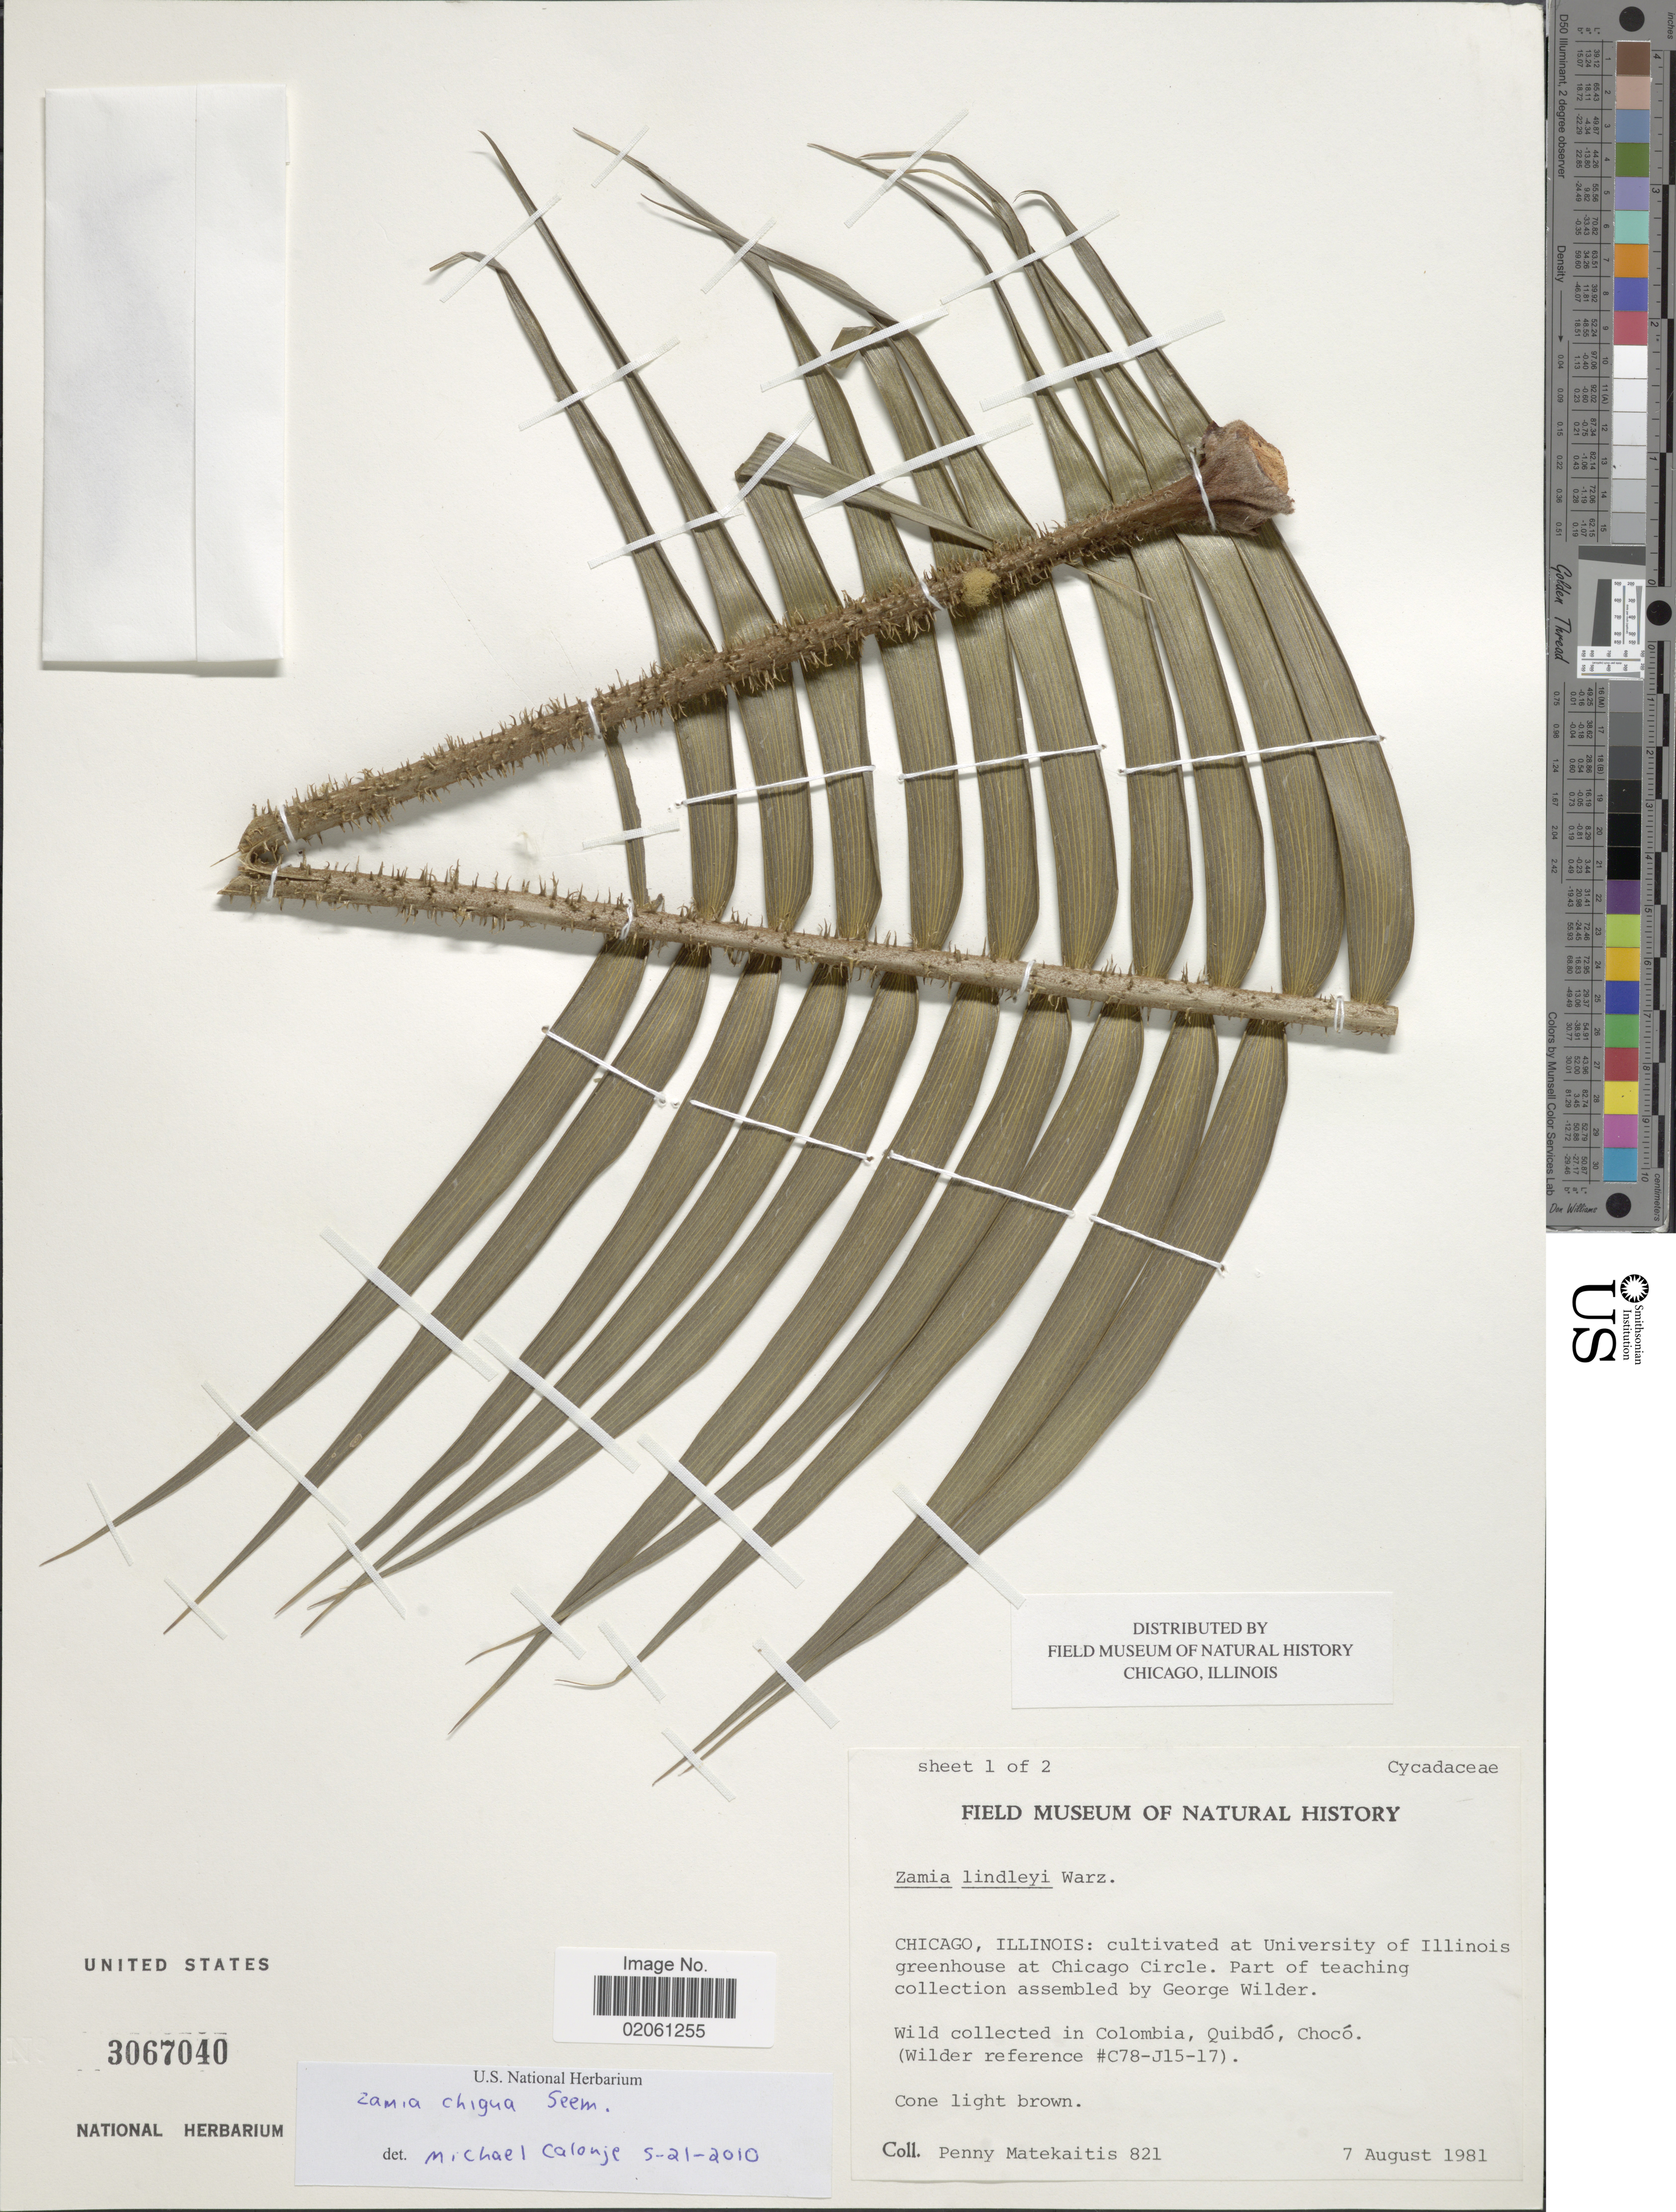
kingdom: Plantae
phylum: Tracheophyta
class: Cycadopsida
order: Cycadales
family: Zamiaceae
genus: Zamia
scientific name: Zamia chigua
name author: Seem.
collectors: P. Matekaitis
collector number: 821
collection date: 1981-08-07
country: United States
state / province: Illinois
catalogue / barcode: US 3067040